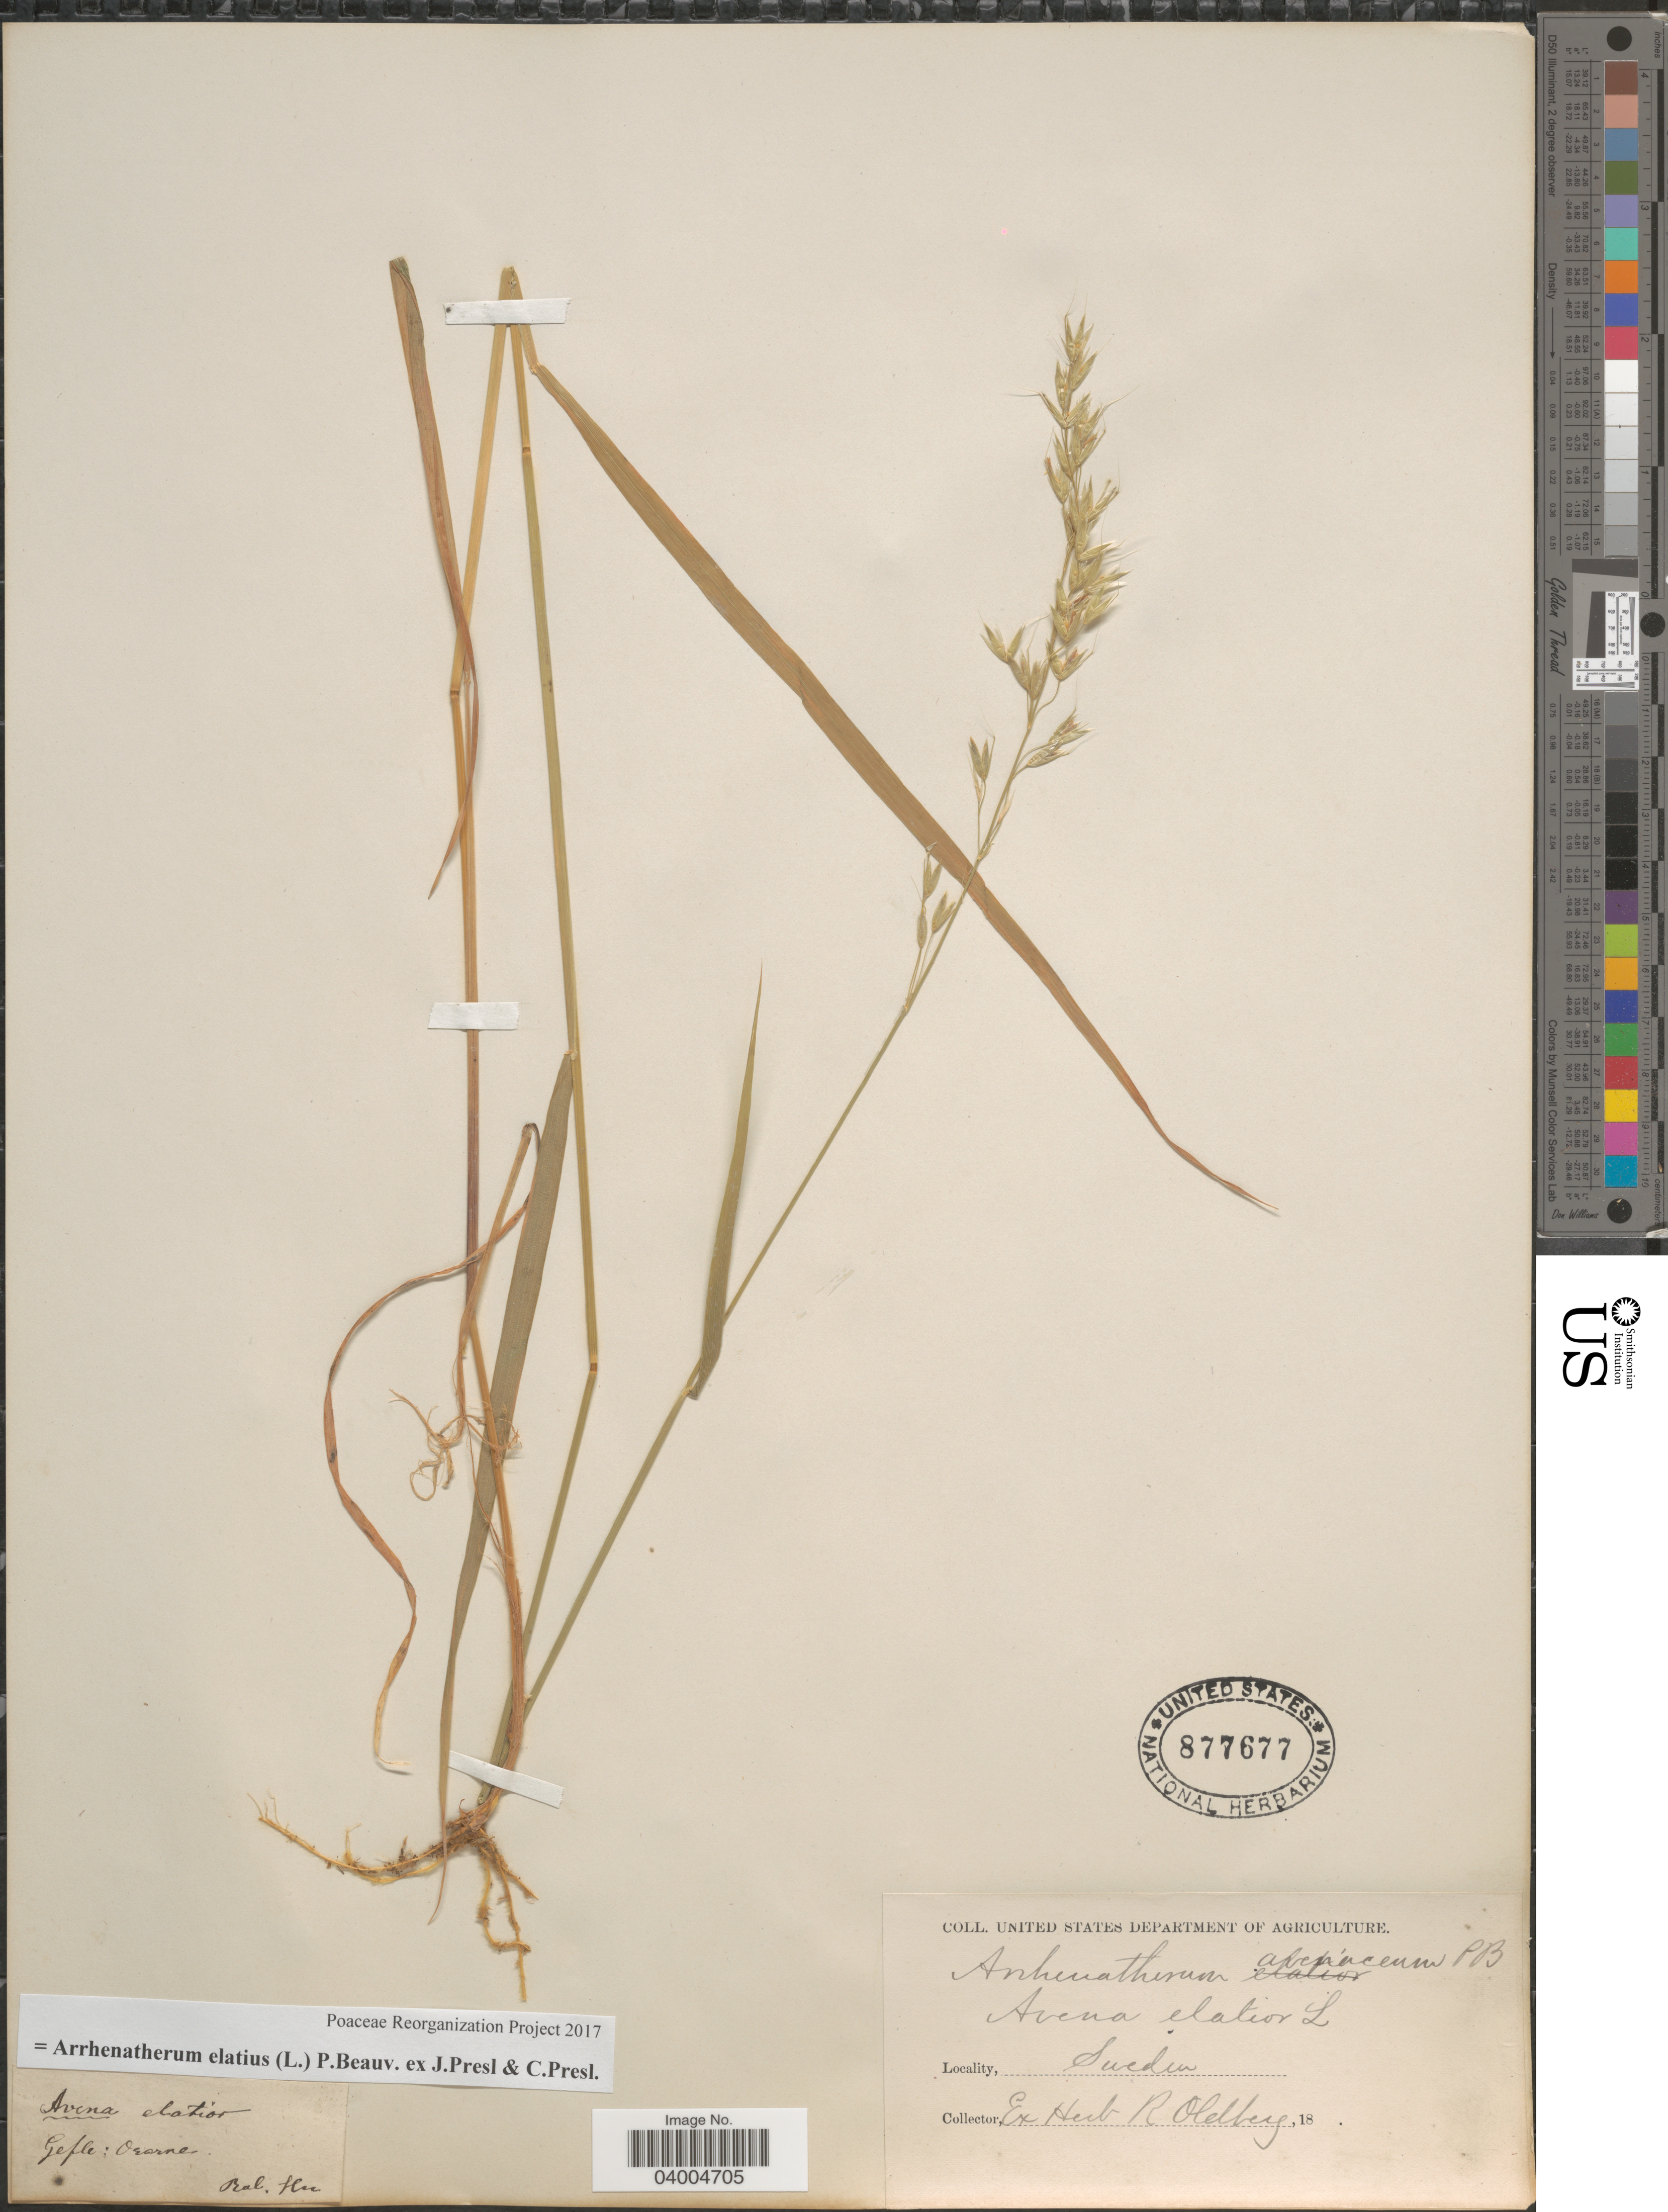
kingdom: Plantae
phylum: Tracheophyta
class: Liliopsida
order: Poales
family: Poaceae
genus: Arrhenatherum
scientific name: Arrhenatherum elatius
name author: (L.) J. Presl & C. Presl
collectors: R. Hn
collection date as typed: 18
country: Sweden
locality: Gefle: Ororna.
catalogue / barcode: US 877677